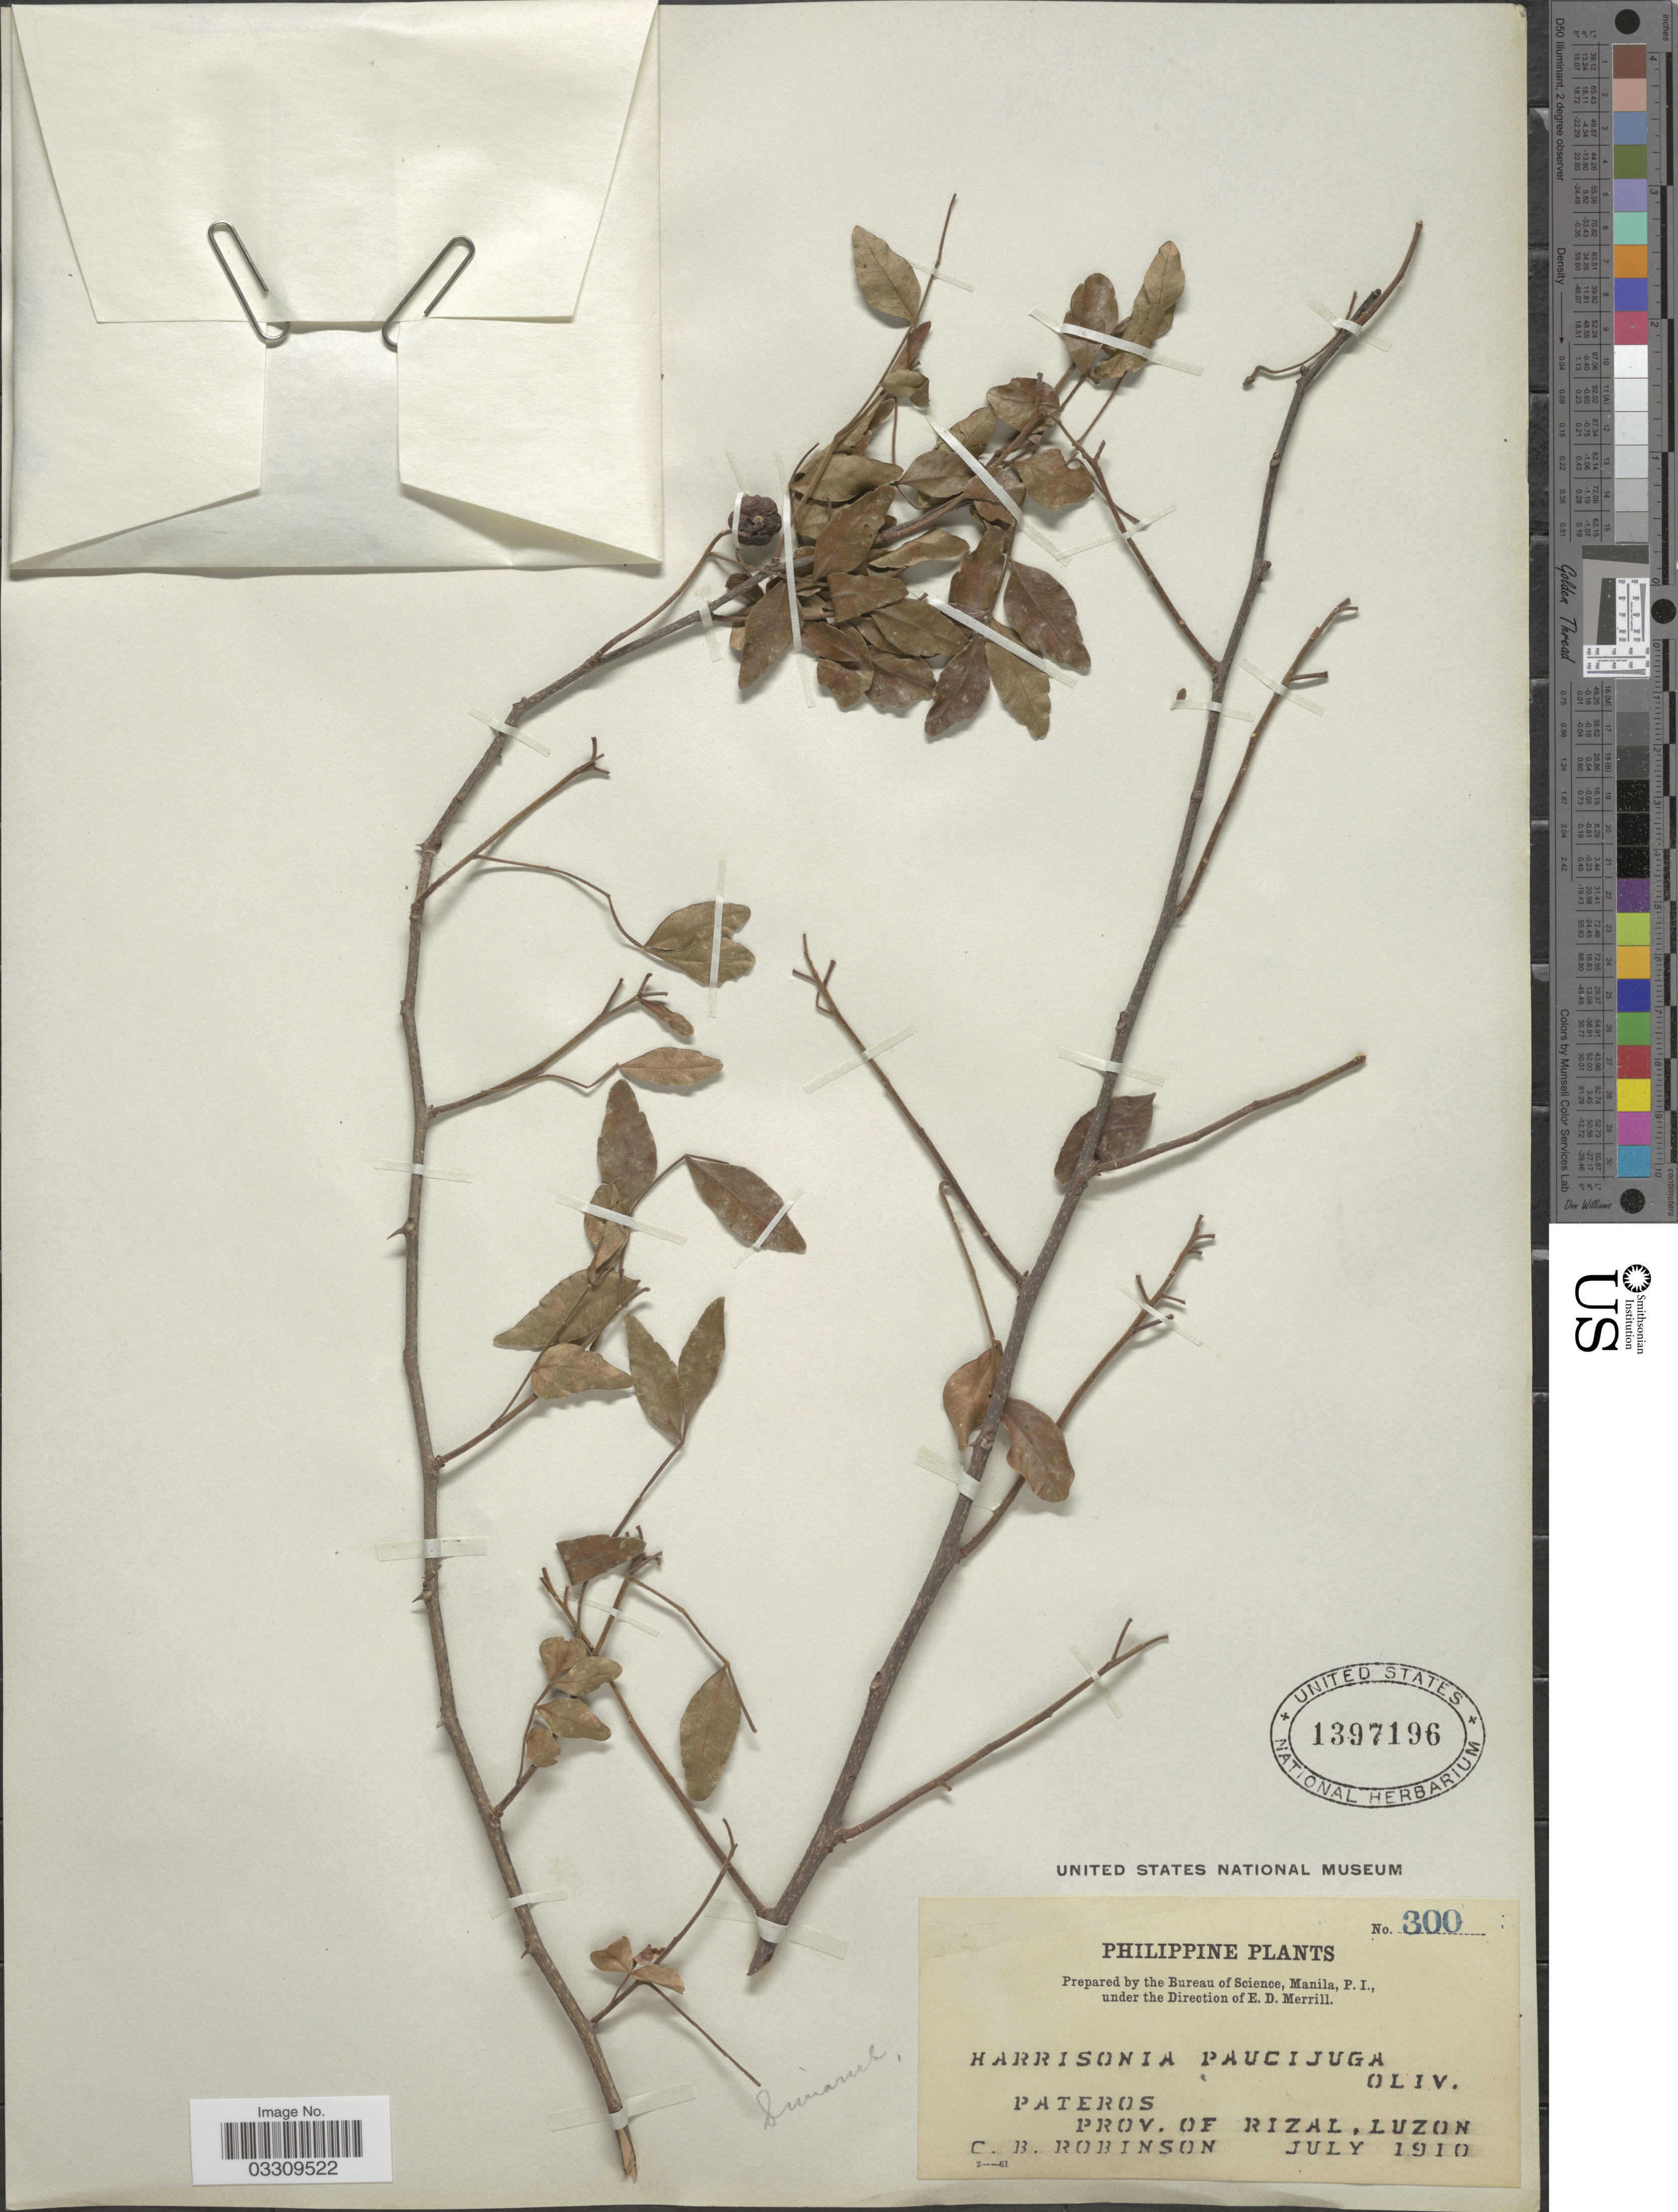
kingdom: Plantae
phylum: Tracheophyta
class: Magnoliopsida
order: Sapindales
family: Rutaceae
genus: Harrisonia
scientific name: Harrisonia perforata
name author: (Blanco) Merr.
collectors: C. Robinson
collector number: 300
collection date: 1910-07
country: Philippines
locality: Pateros. Prov. of Rizal, Luzon.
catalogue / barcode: US 1397196